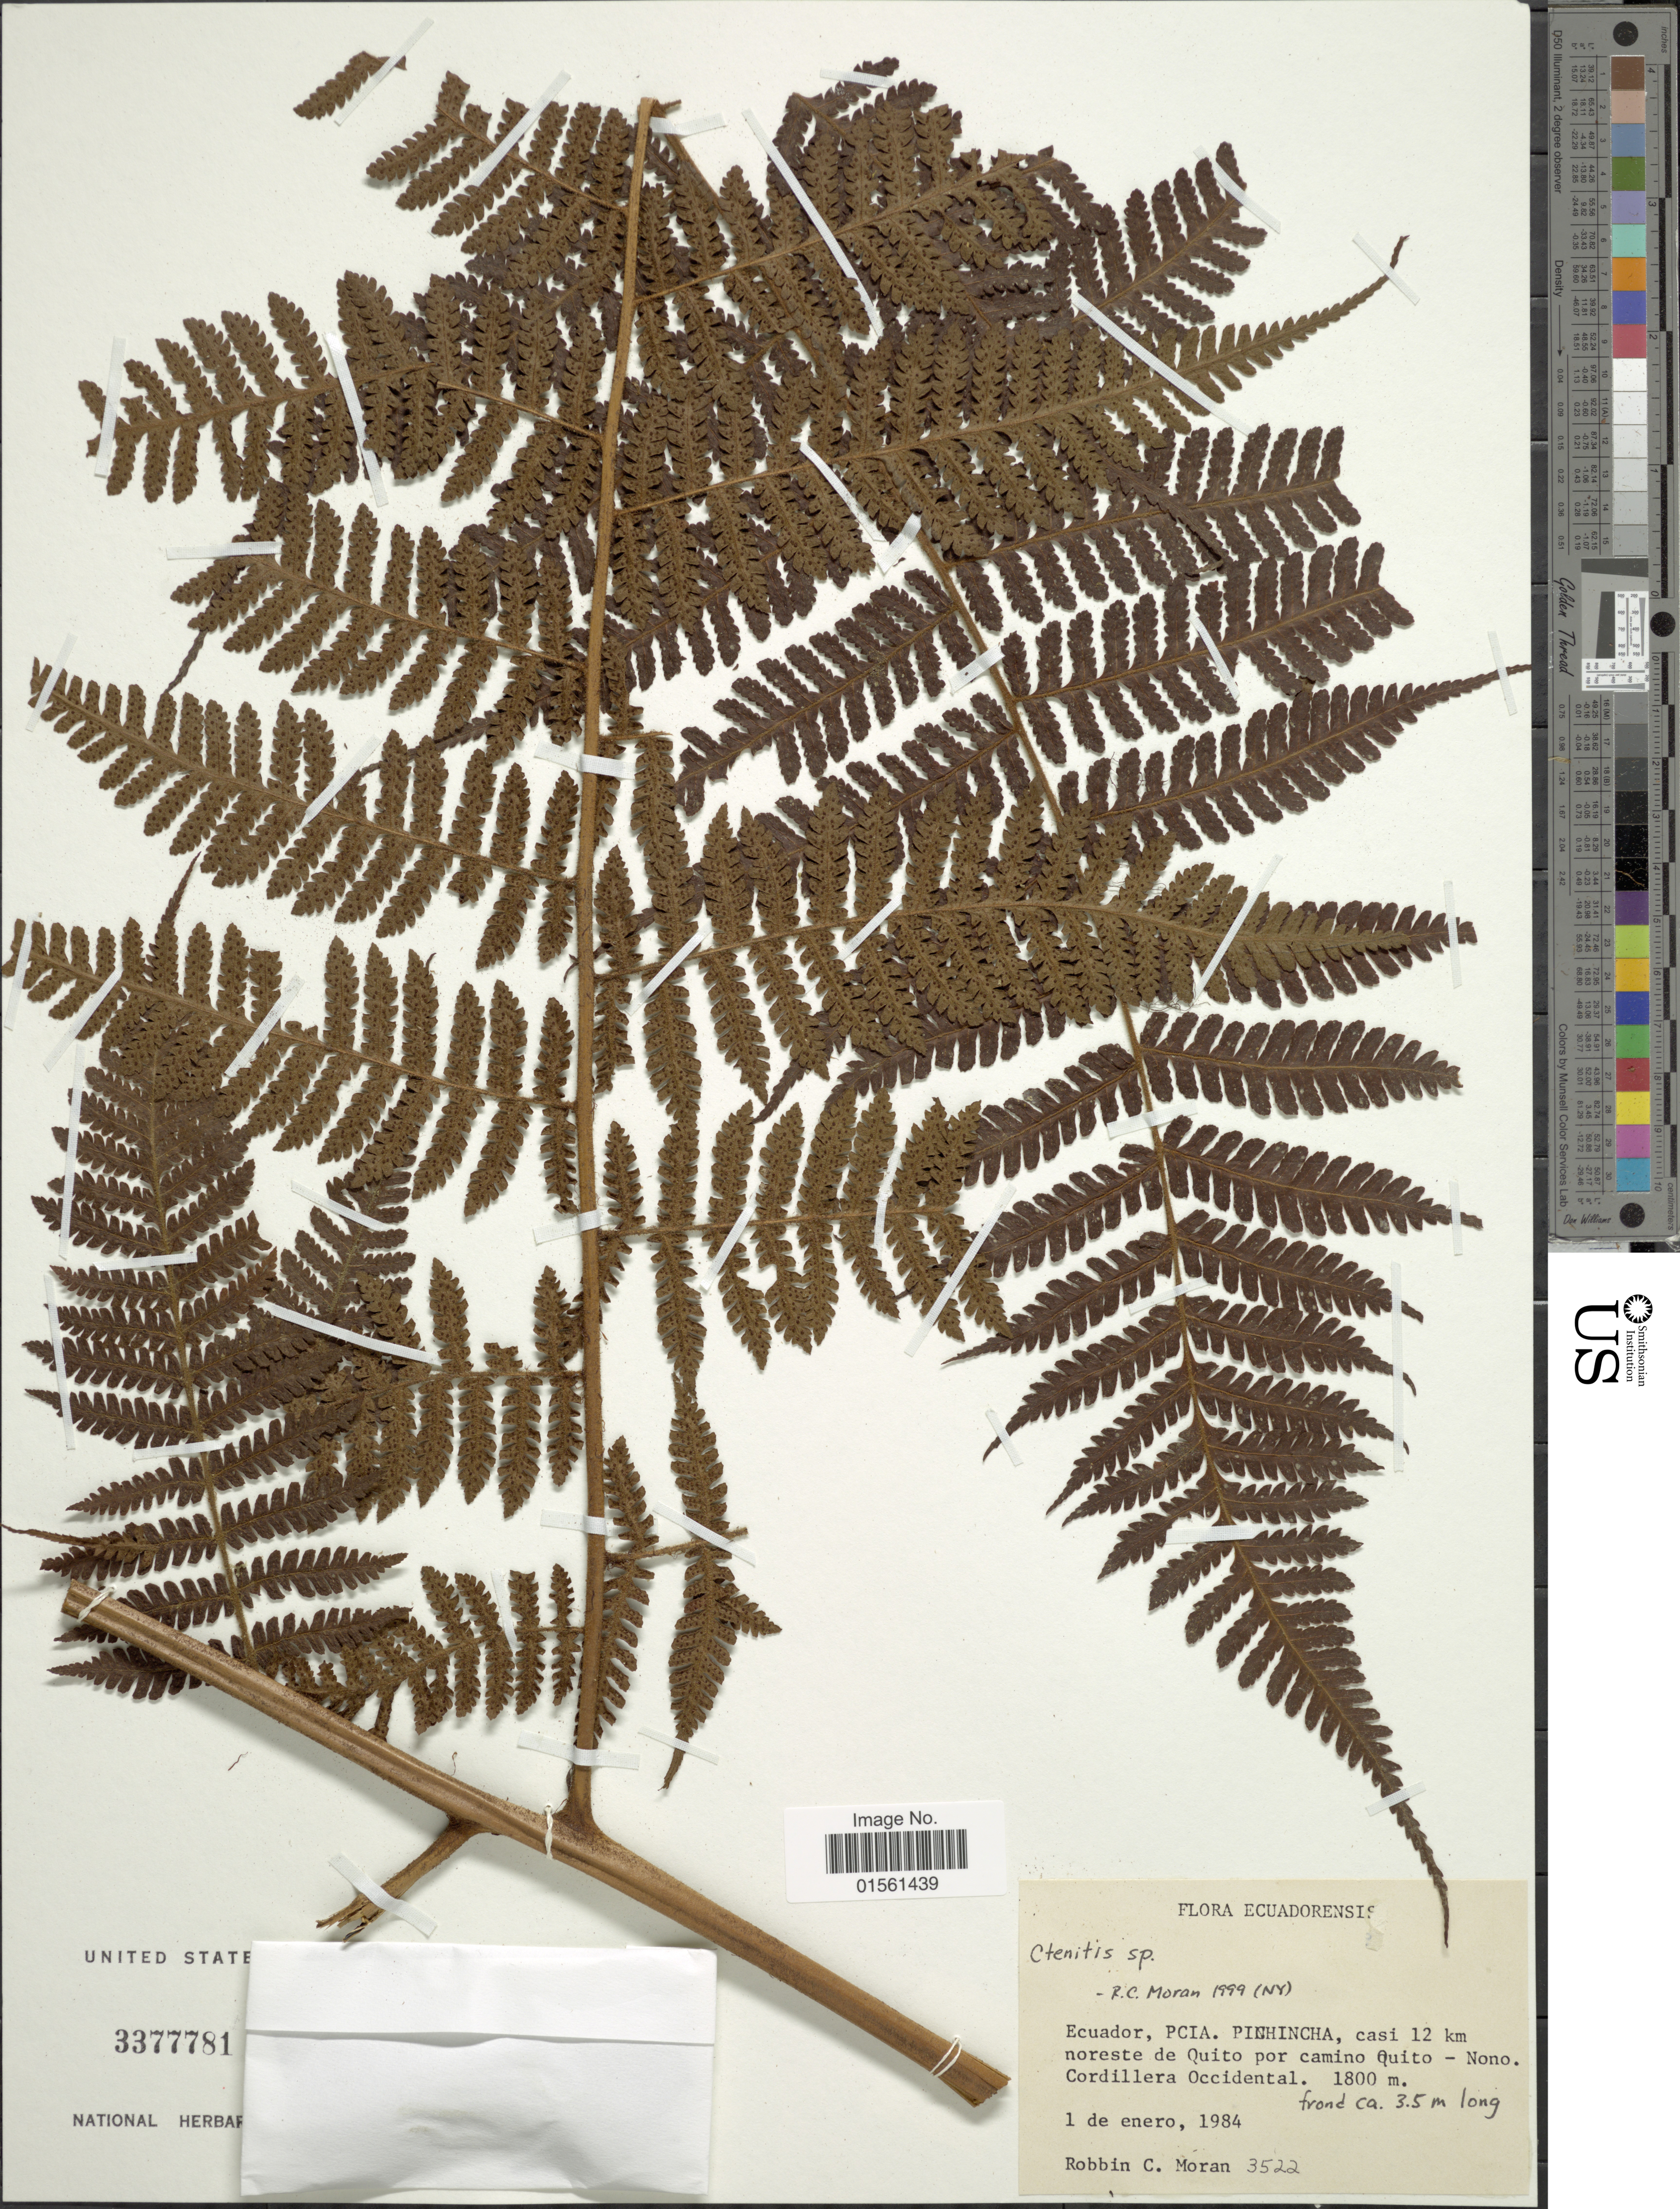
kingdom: Plantae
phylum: Tracheophyta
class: Polypodiopsida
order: Polypodiales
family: Dryopteridaceae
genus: Megalastrum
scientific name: Megalastrum sp.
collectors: R. C. Moran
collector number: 3522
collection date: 1984-01-01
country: Ecuador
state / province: Pichincha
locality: Ecuador, PCIA. Pichincha, casi 12 km noreste de Quito per camino Quito - Nono, Cordilera Occidental.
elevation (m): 1800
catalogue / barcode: US 3377781